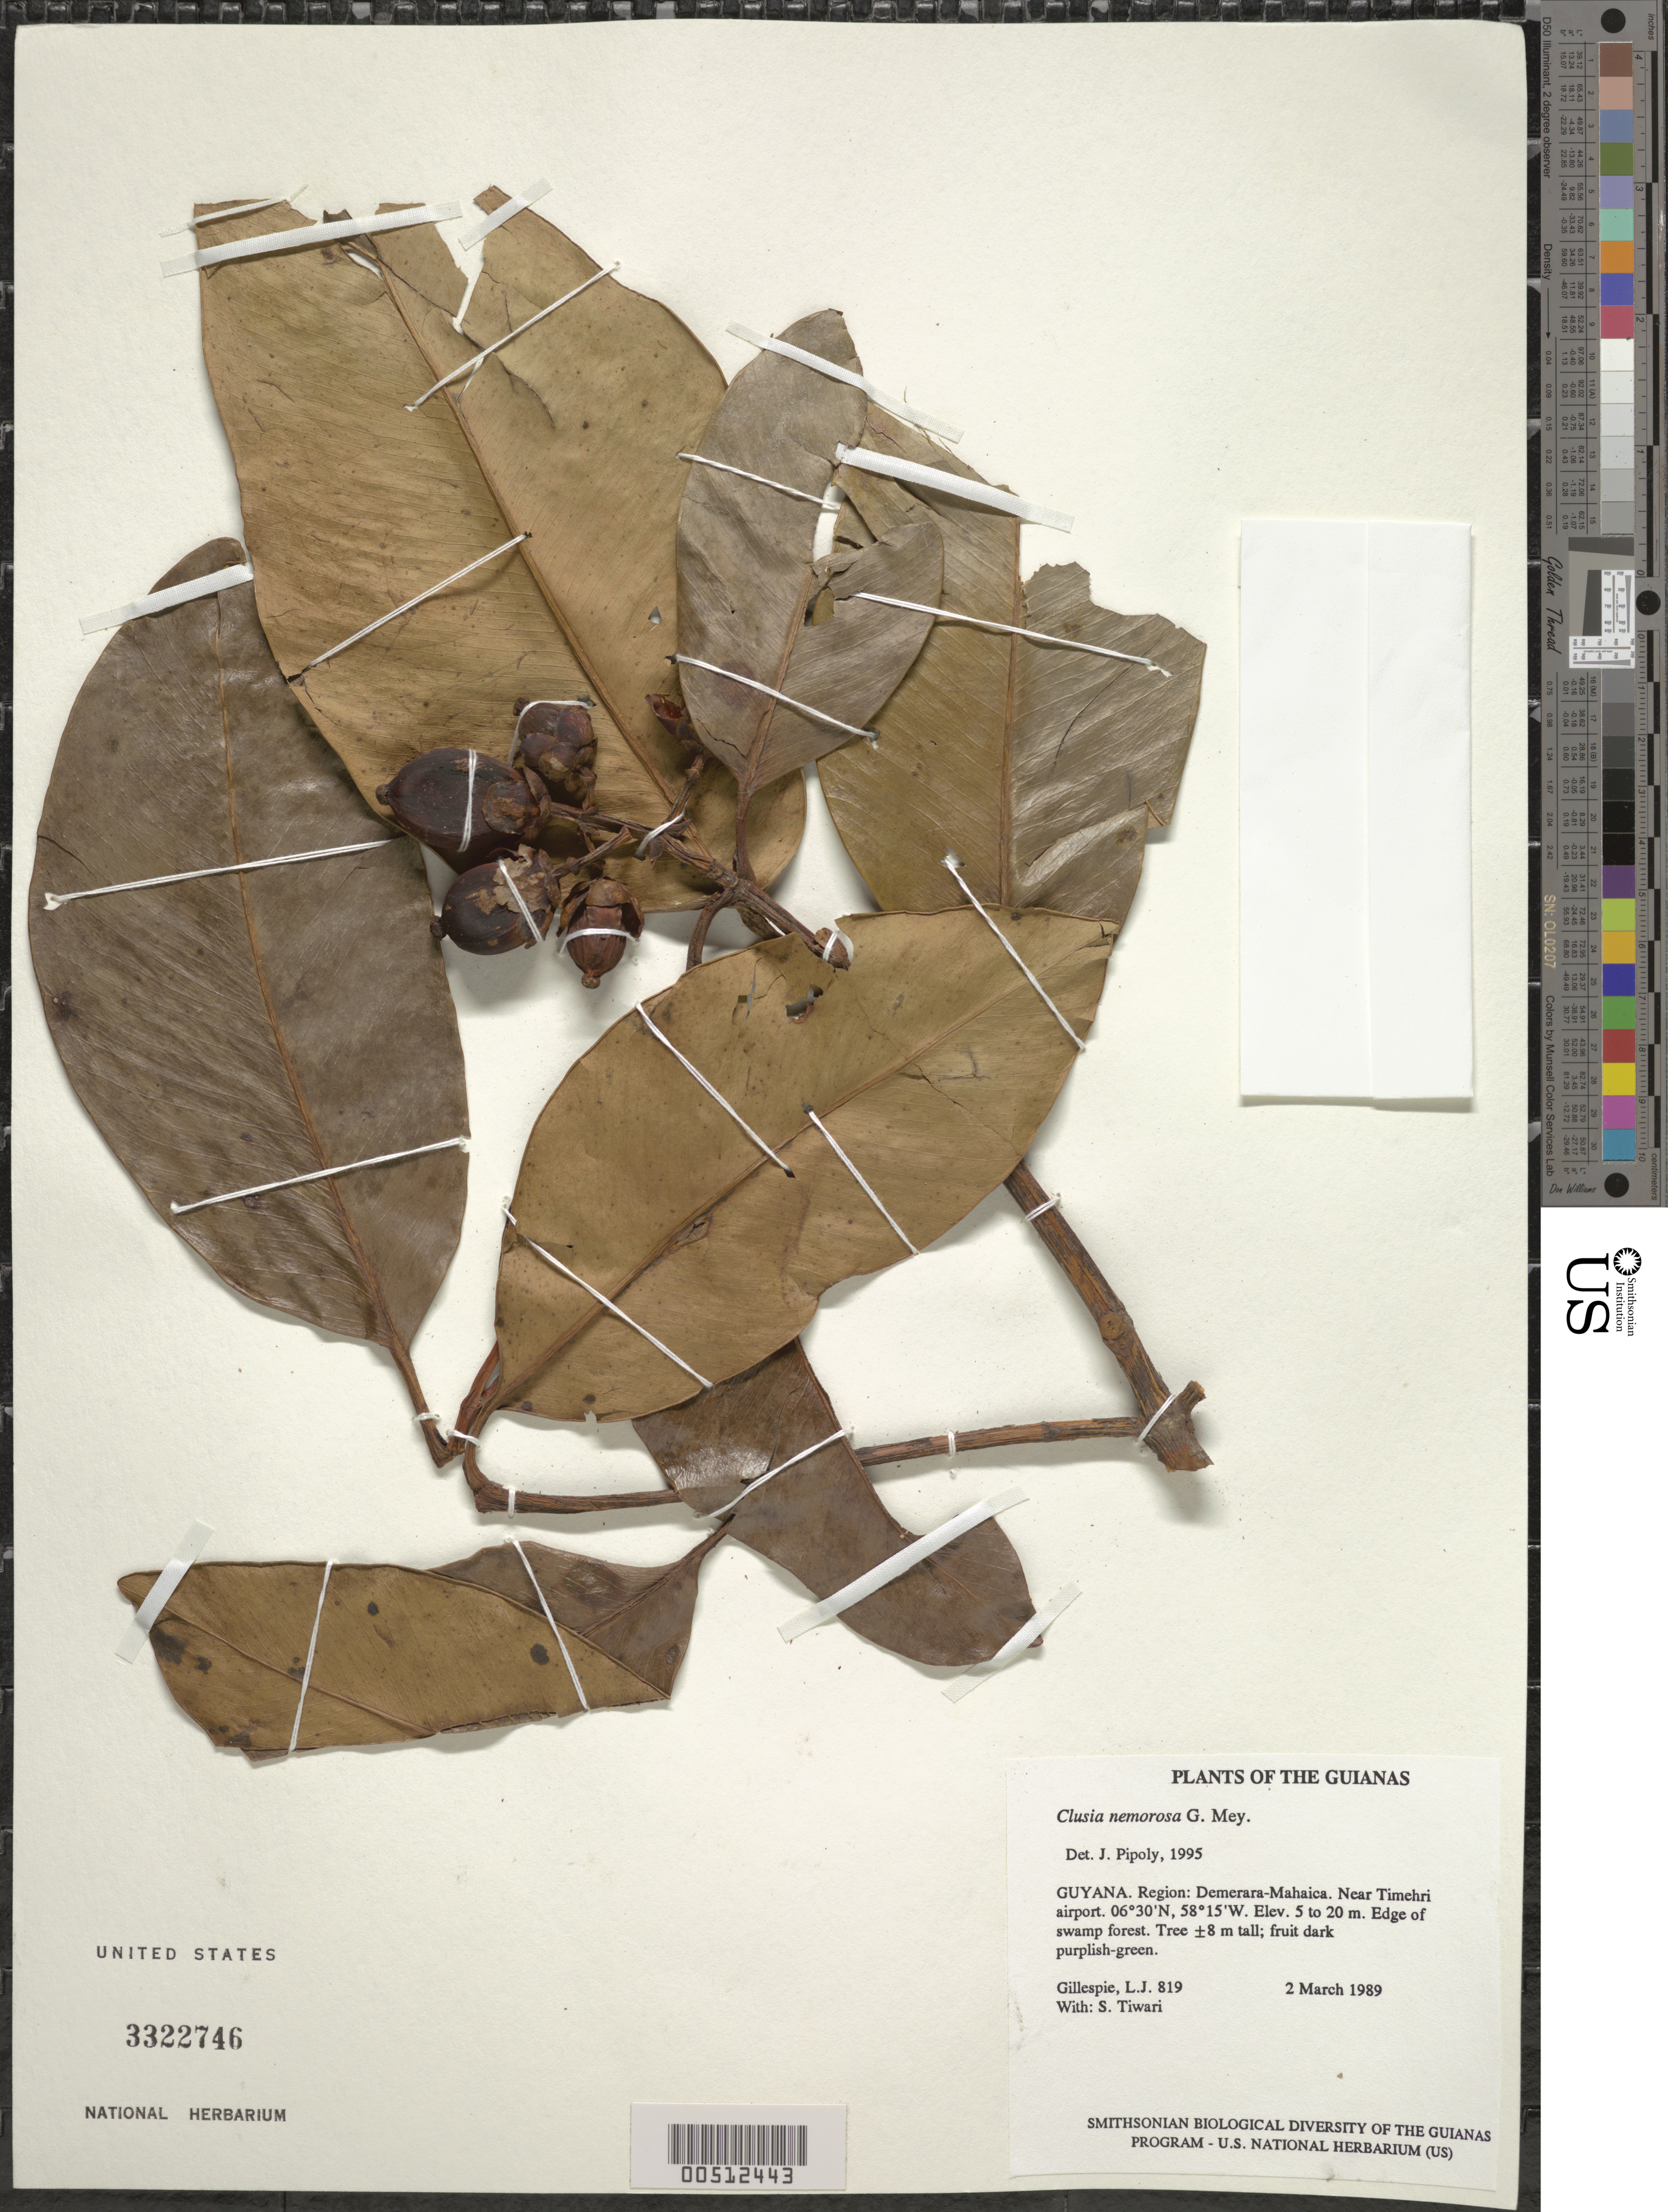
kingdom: Plantae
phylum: Tracheophyta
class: Magnoliopsida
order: Malpighiales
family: Clusiaceae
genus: Clusia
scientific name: Clusia nemorosa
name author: G. Mey.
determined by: Pipoly, J. J., III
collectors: L. J. Gillespie & S. Tiwari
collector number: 819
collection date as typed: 2 March 1989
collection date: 1989-03-02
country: Guyana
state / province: Demerara-Mahaica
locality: Near Timehri airport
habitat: Edge of swamp forest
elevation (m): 5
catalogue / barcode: US 3322746